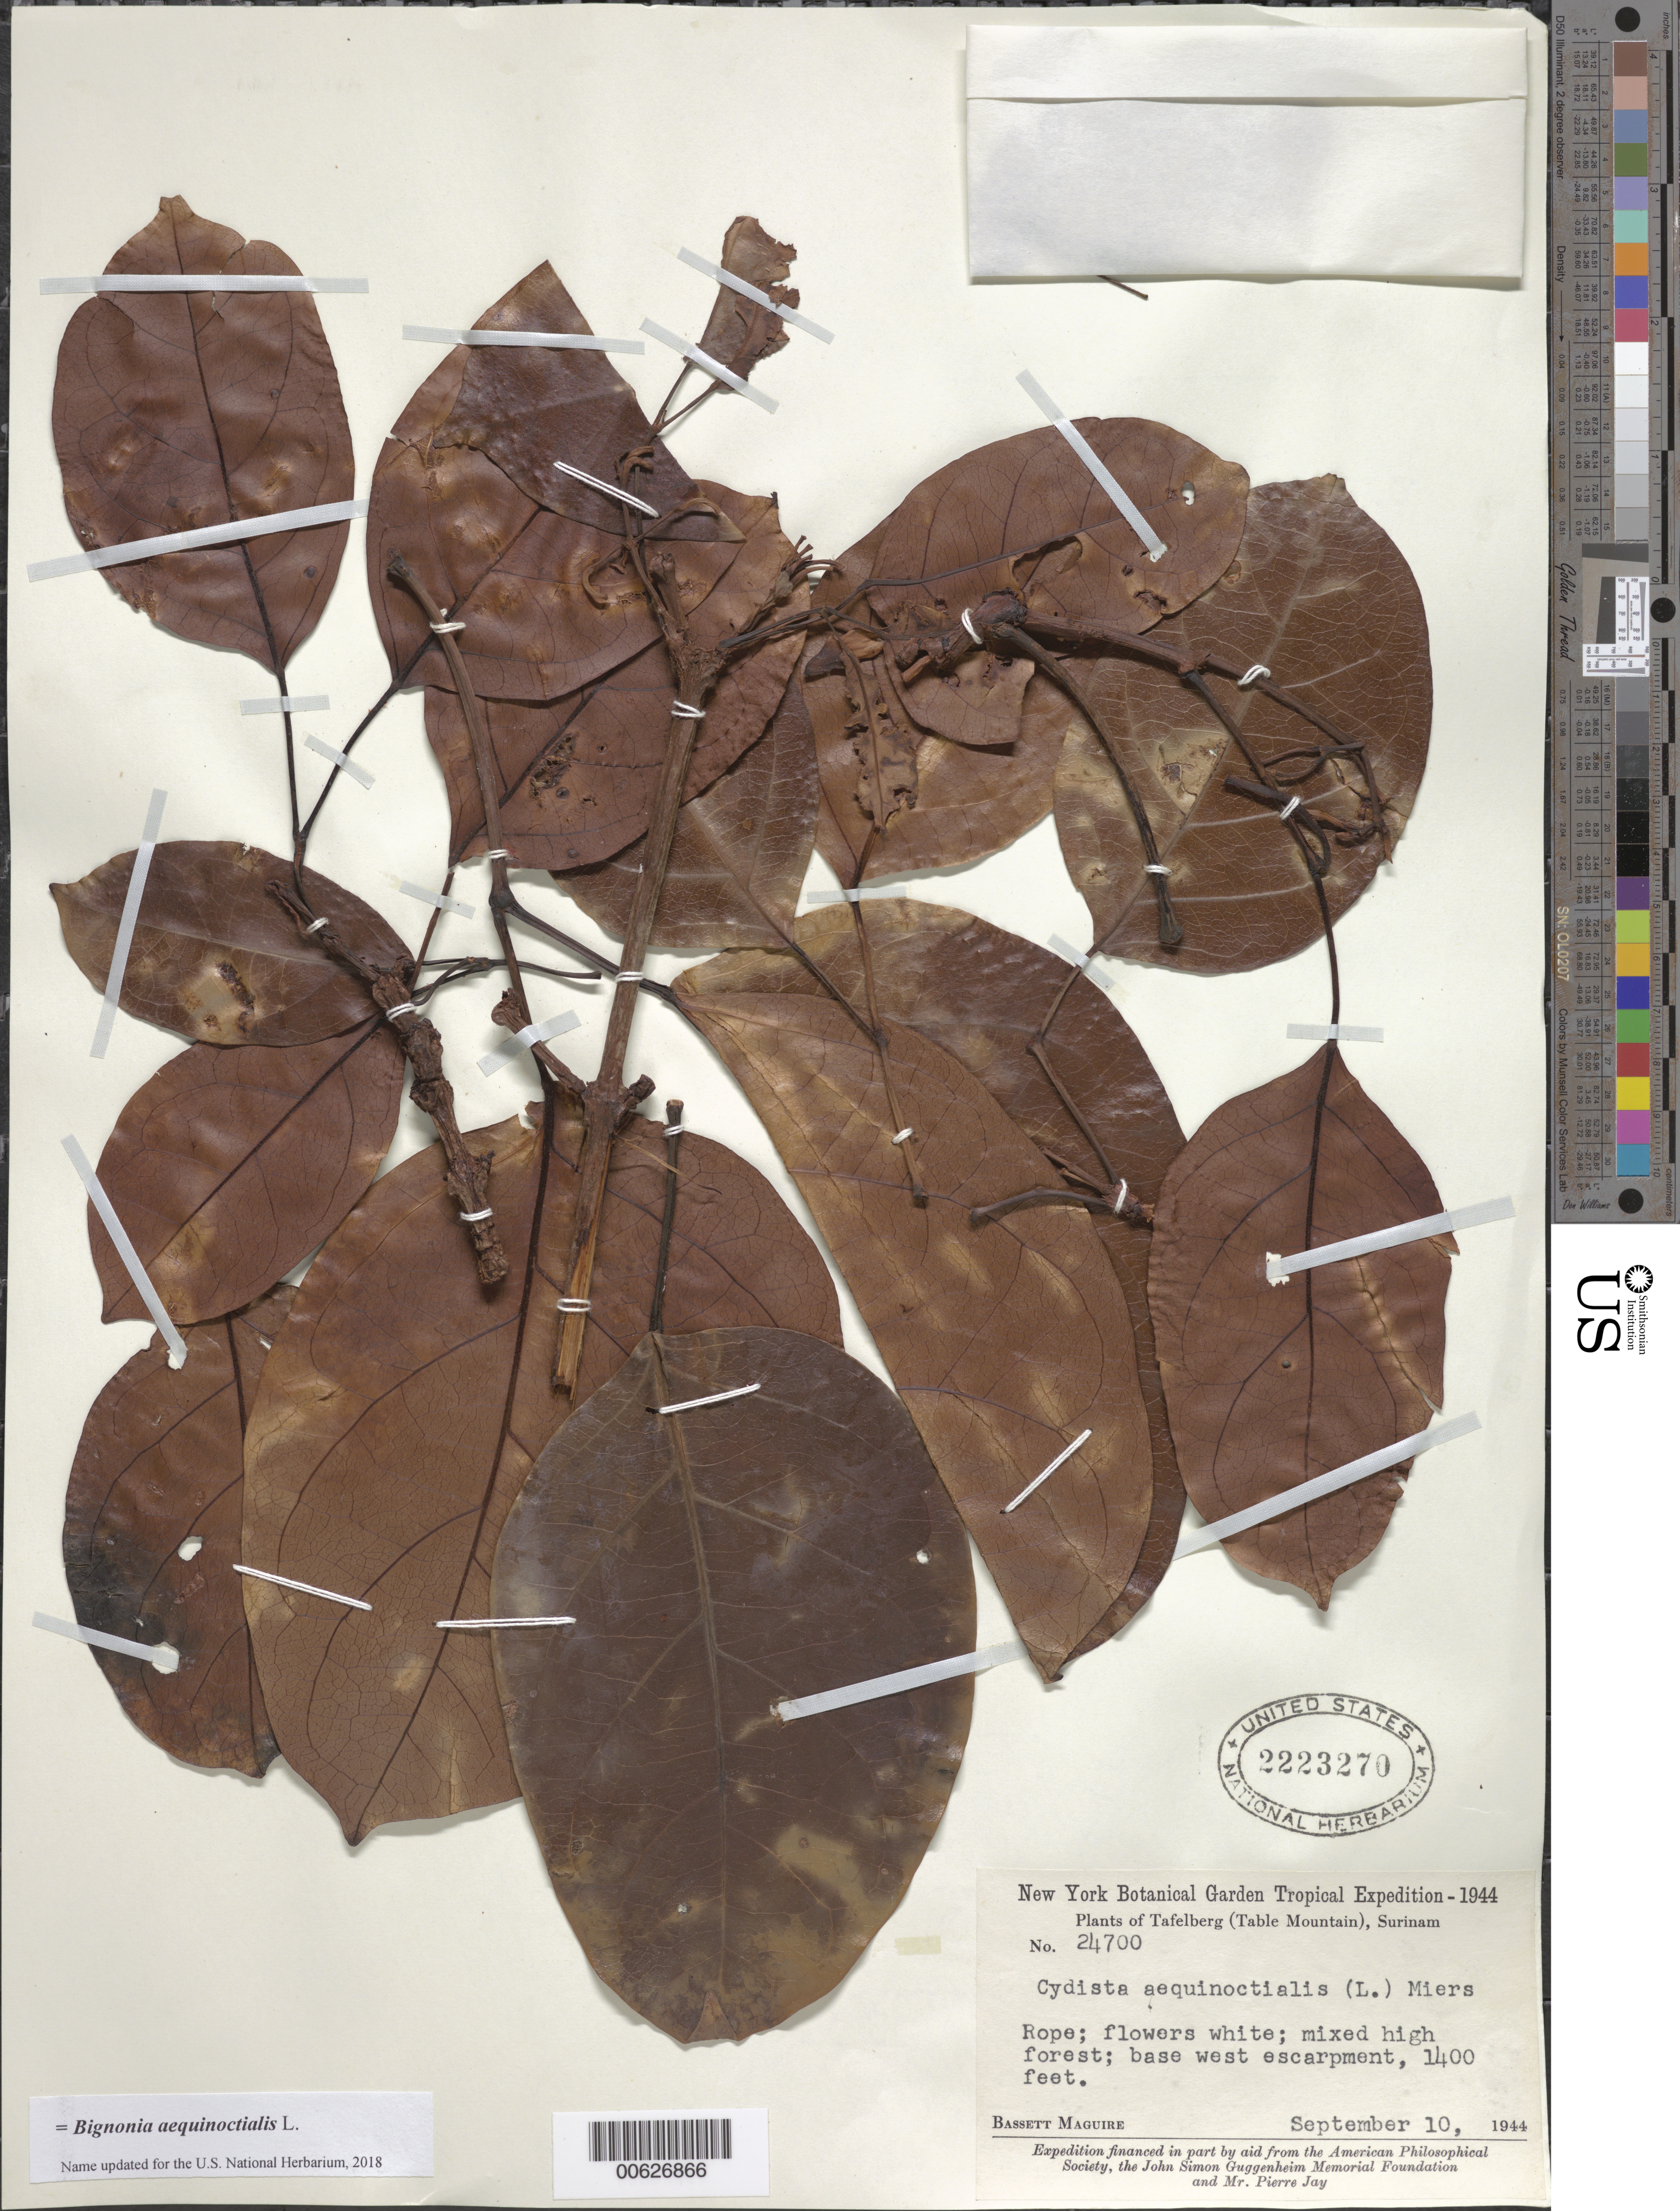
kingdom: Plantae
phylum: Tracheophyta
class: Magnoliopsida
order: Lamiales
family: Bignoniaceae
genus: Bignonia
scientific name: Bignonia aequinoctialis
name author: L.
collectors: B. Maguire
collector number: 24700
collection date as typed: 10-Sep-44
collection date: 1944-09-10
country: Suriname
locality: Tafelberg (Table Mountain), W escarpment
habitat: Mixed high forest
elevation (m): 420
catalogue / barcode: US 2223270